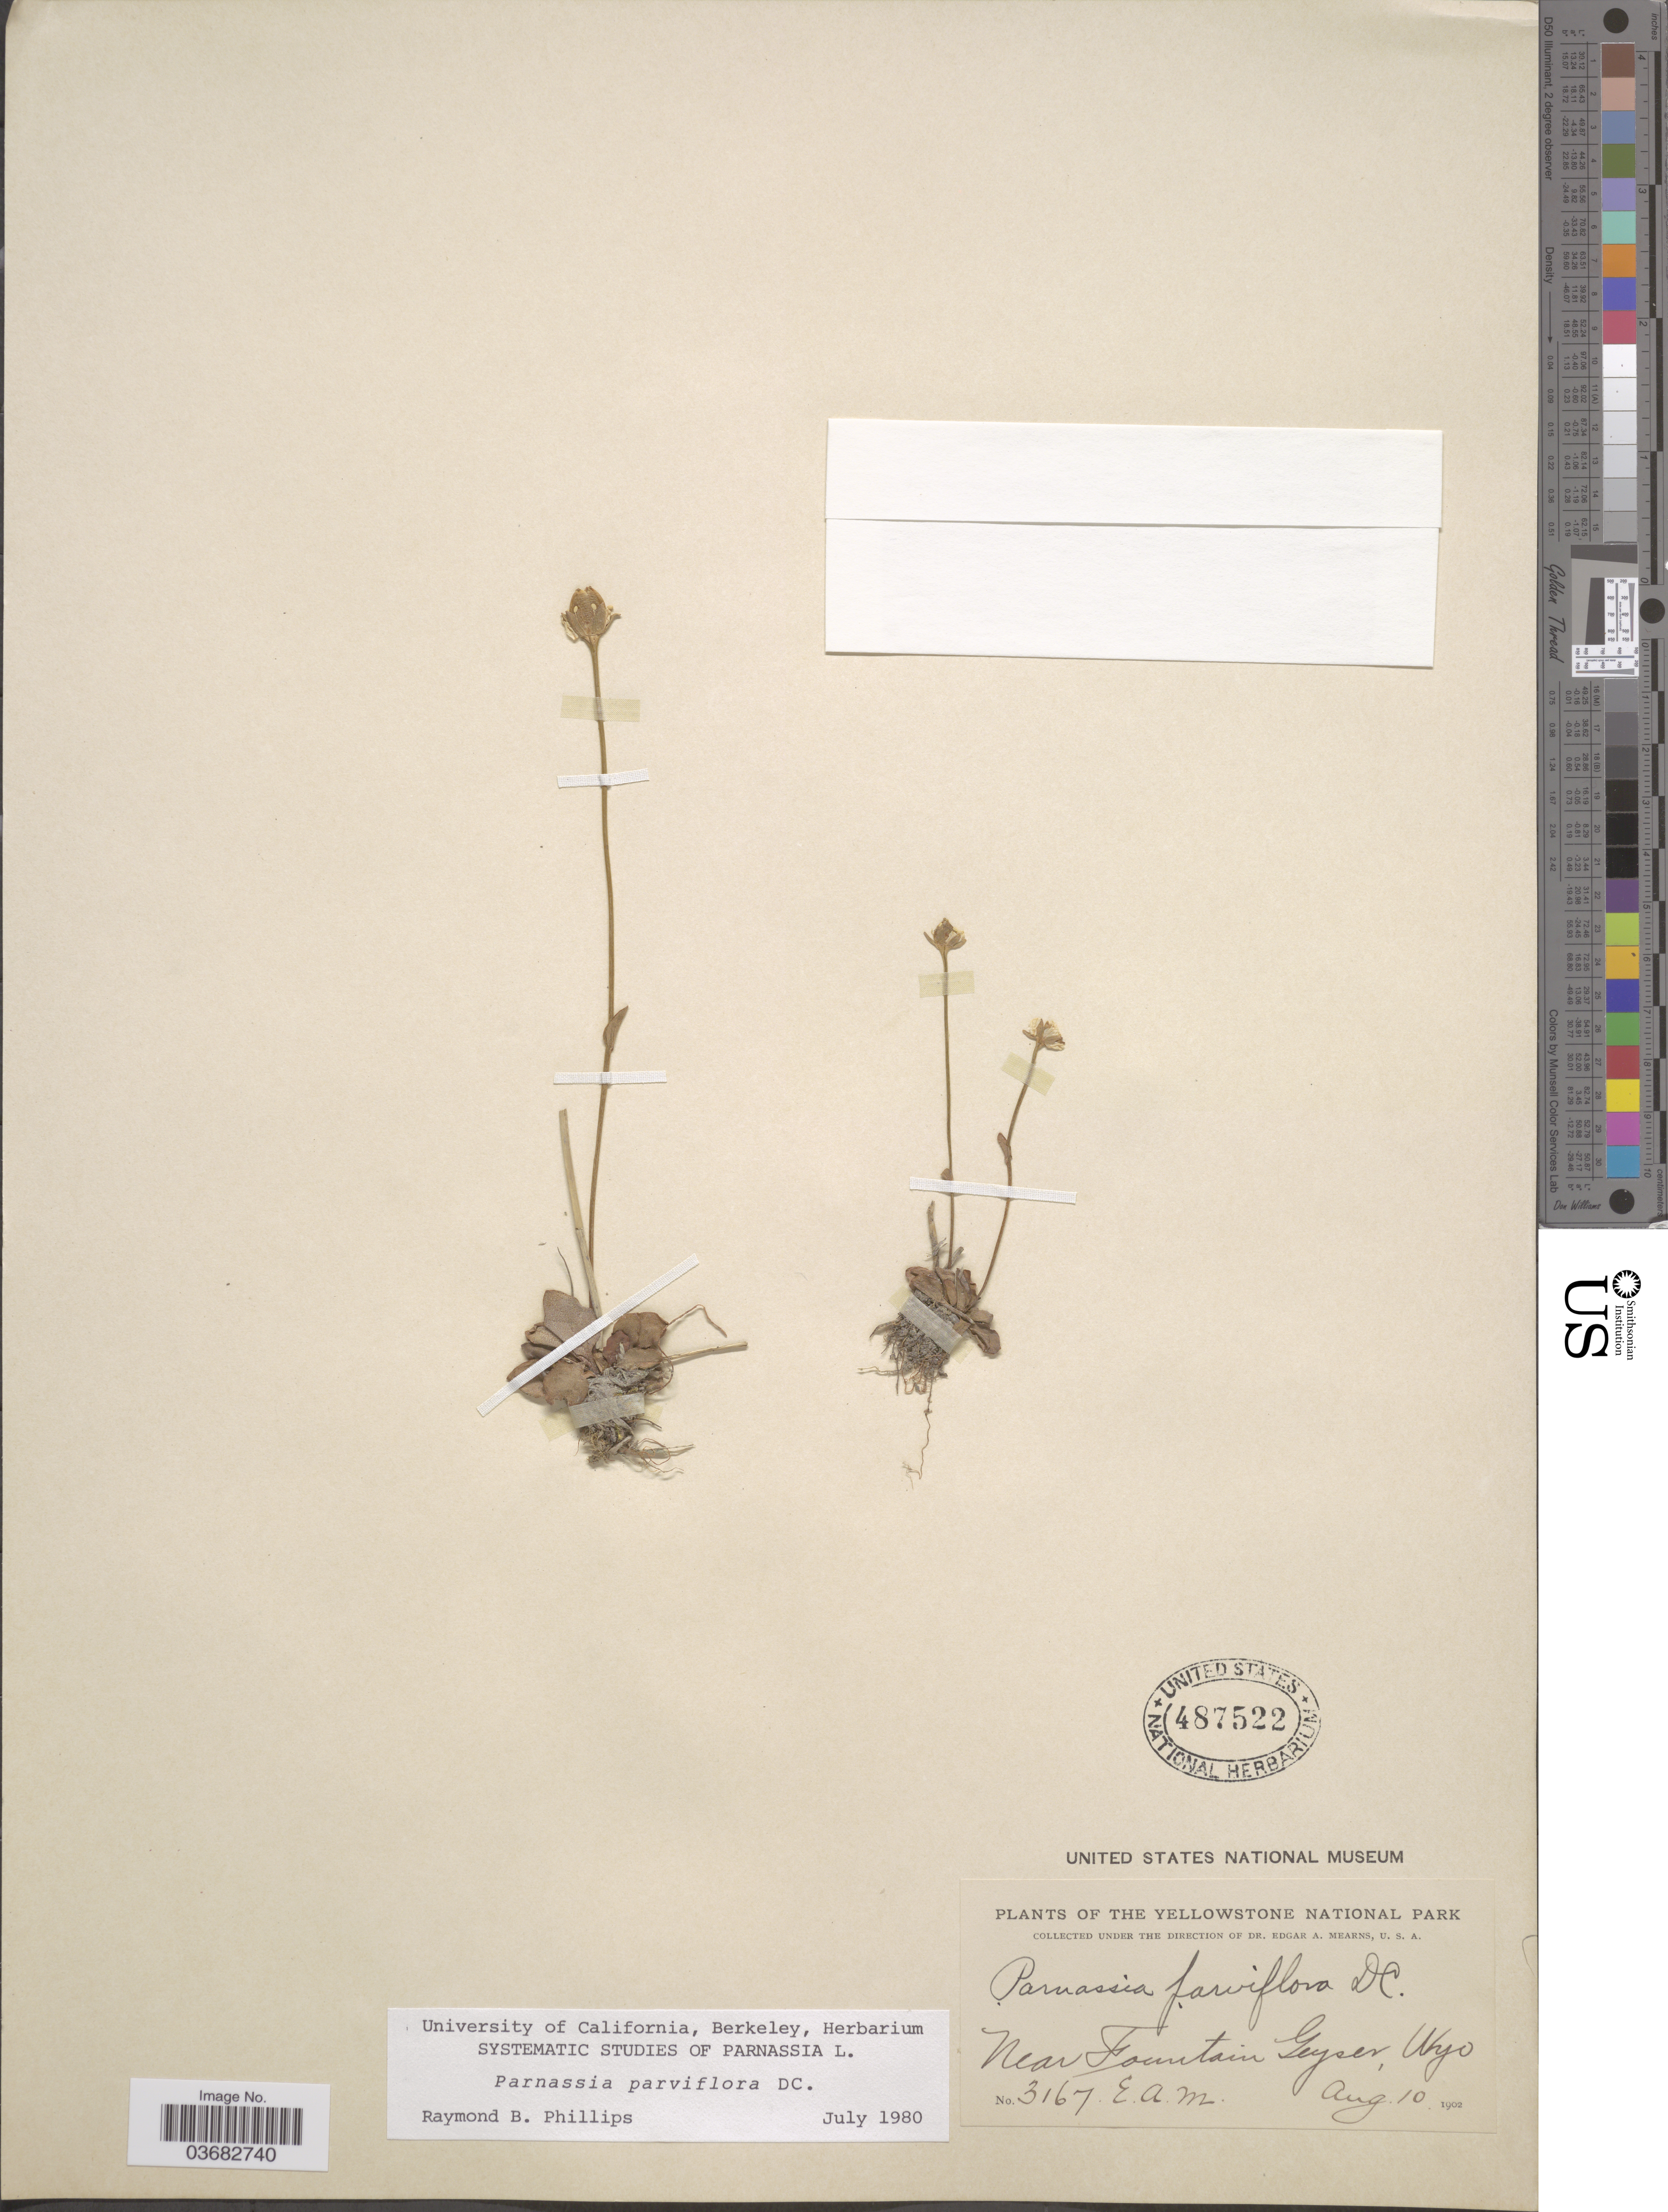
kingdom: Plantae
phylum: Tracheophyta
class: Magnoliopsida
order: Celastrales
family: Parnassiaceae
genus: Parnassia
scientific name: Parnassia parviflora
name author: DC.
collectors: E. A. Mearns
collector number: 3167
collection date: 1902-08-10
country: United States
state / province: Wyoming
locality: Yellowstone National Park. Near Fountain Geyser.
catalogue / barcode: US 487522